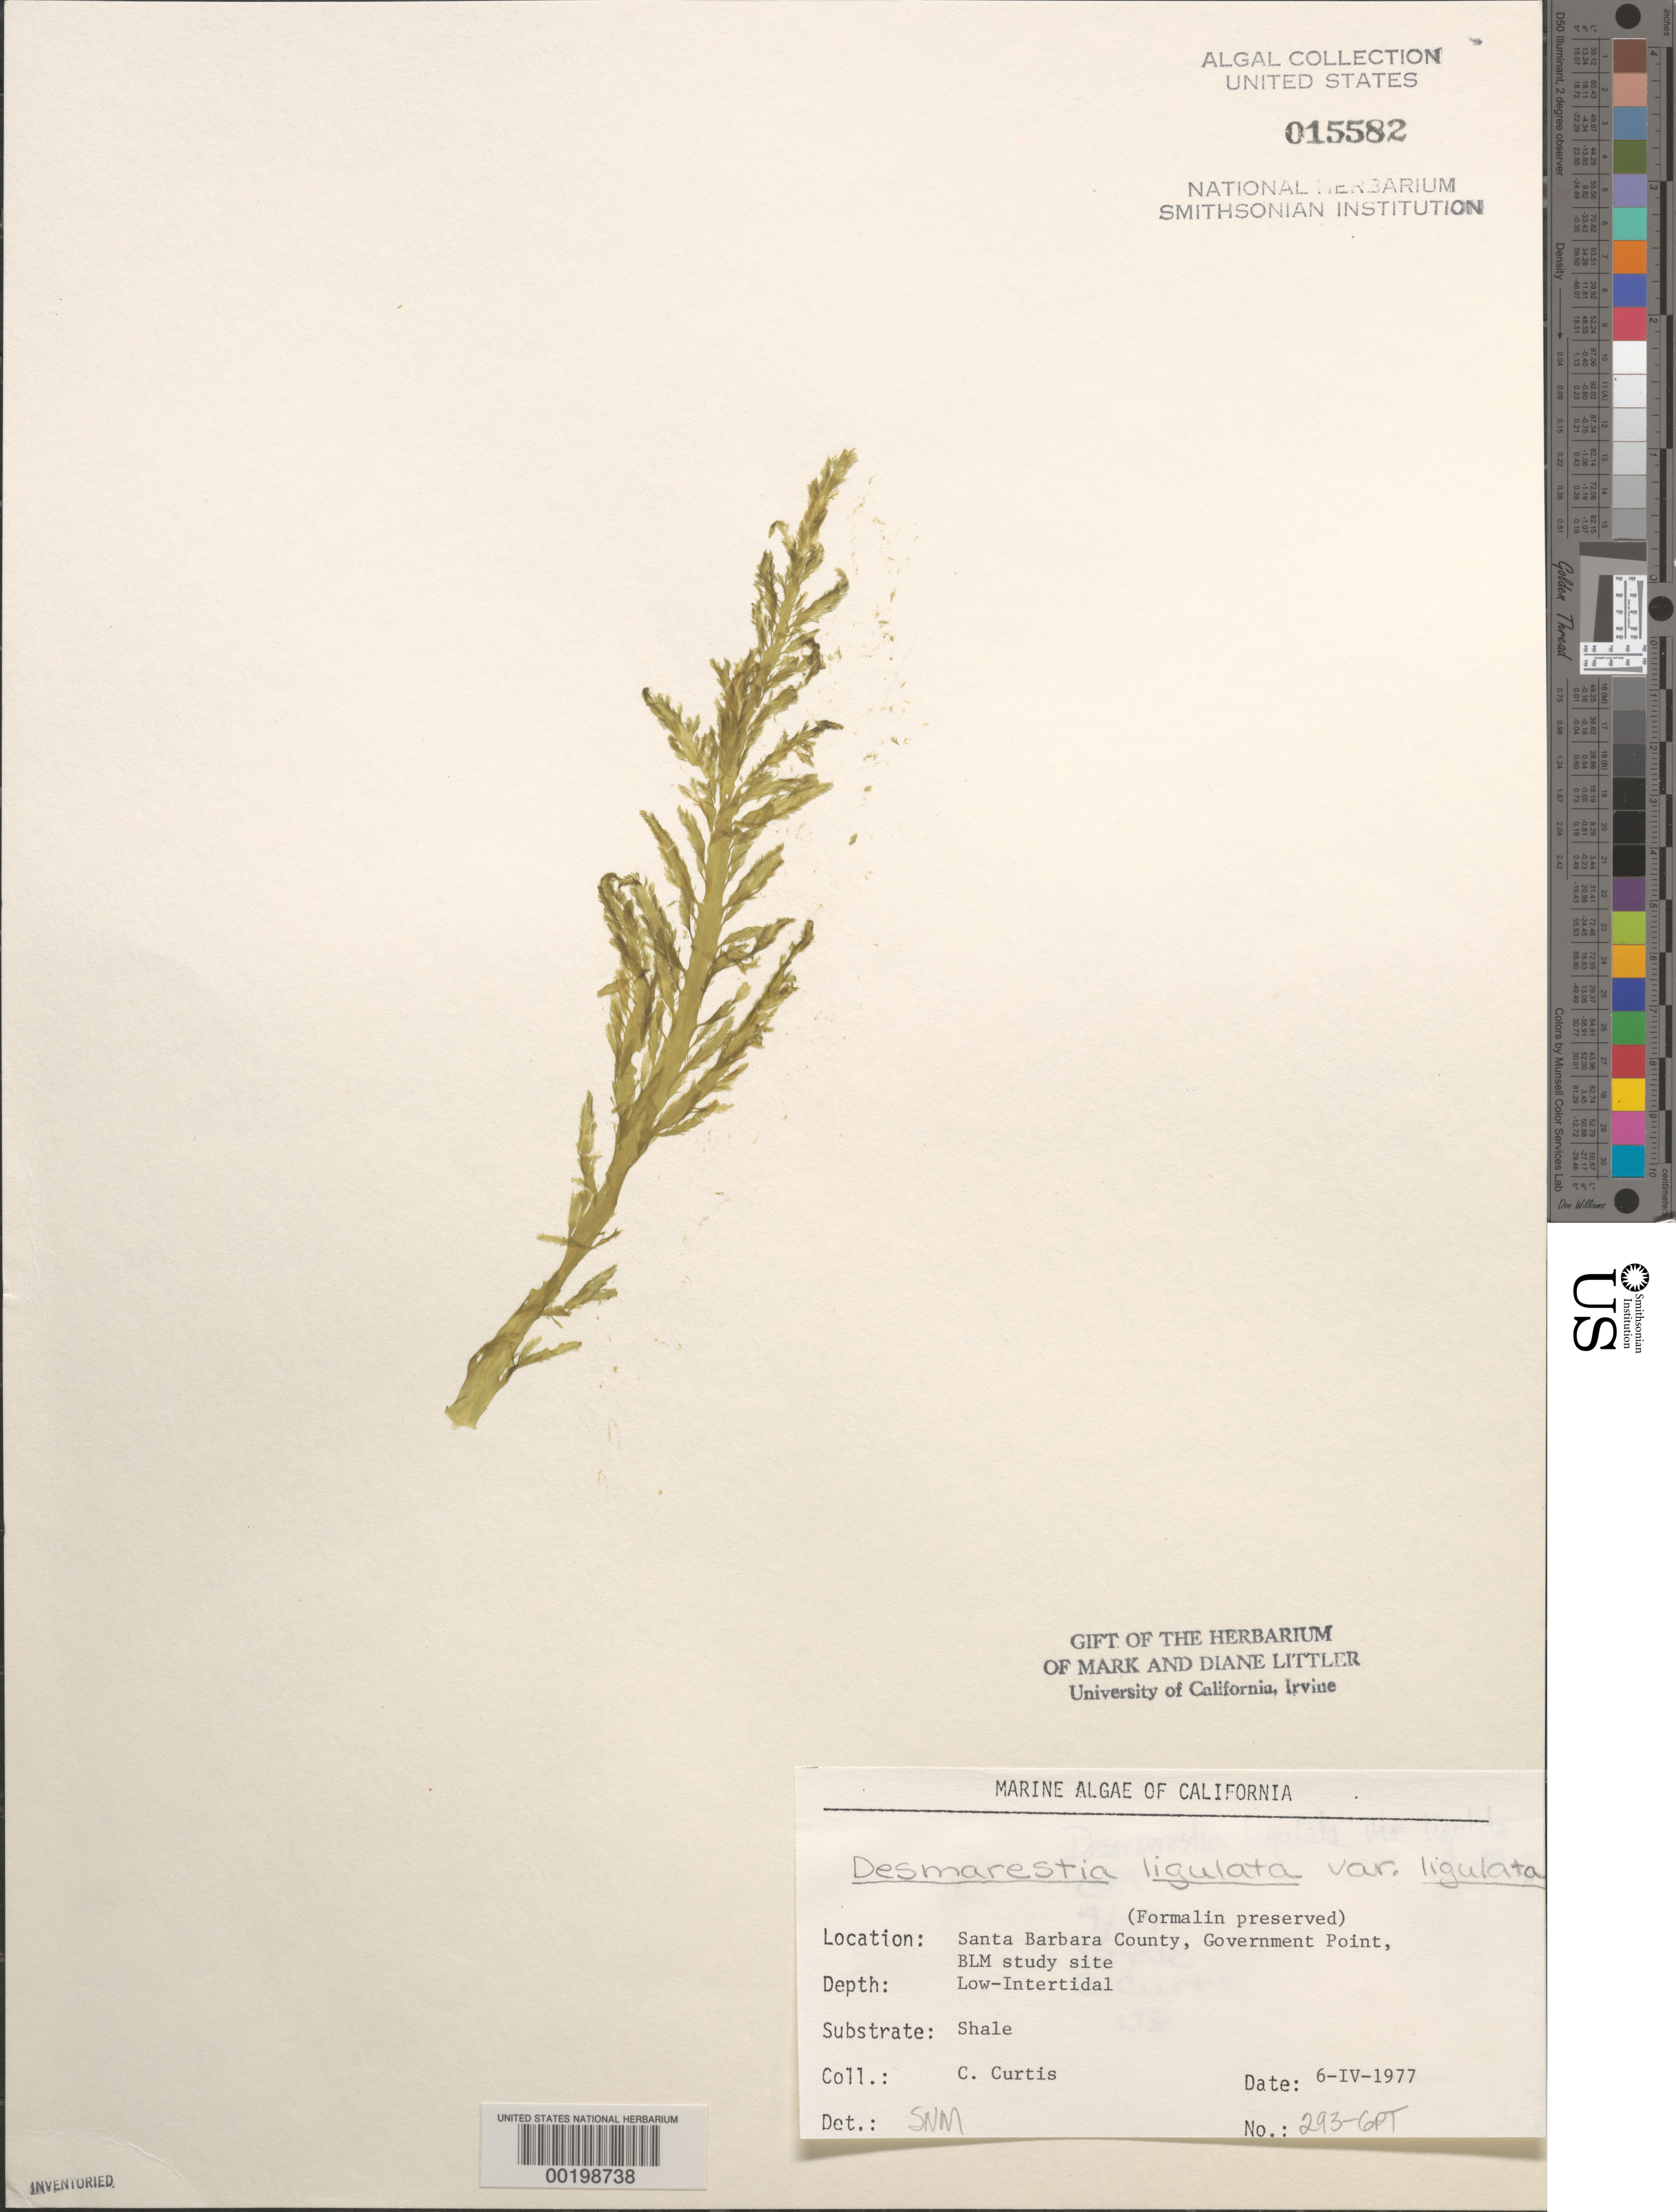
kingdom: Chromista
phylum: Ochrophyta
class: Phaeophyceae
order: Desmarestiales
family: Desmarestiaceae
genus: Desmarestia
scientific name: Desmarestia ligulata var. ligulata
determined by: Murray, S. N.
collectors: C. Curtis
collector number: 293-gpt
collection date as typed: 06 Apr 1977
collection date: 1977-04-06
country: United States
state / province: California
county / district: Santa Barbara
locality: Government Point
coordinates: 34 26'31"N, 120 24'06"W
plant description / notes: BLM-SOCALBIGHT Rocky Intertidal Survey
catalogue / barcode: US 15582